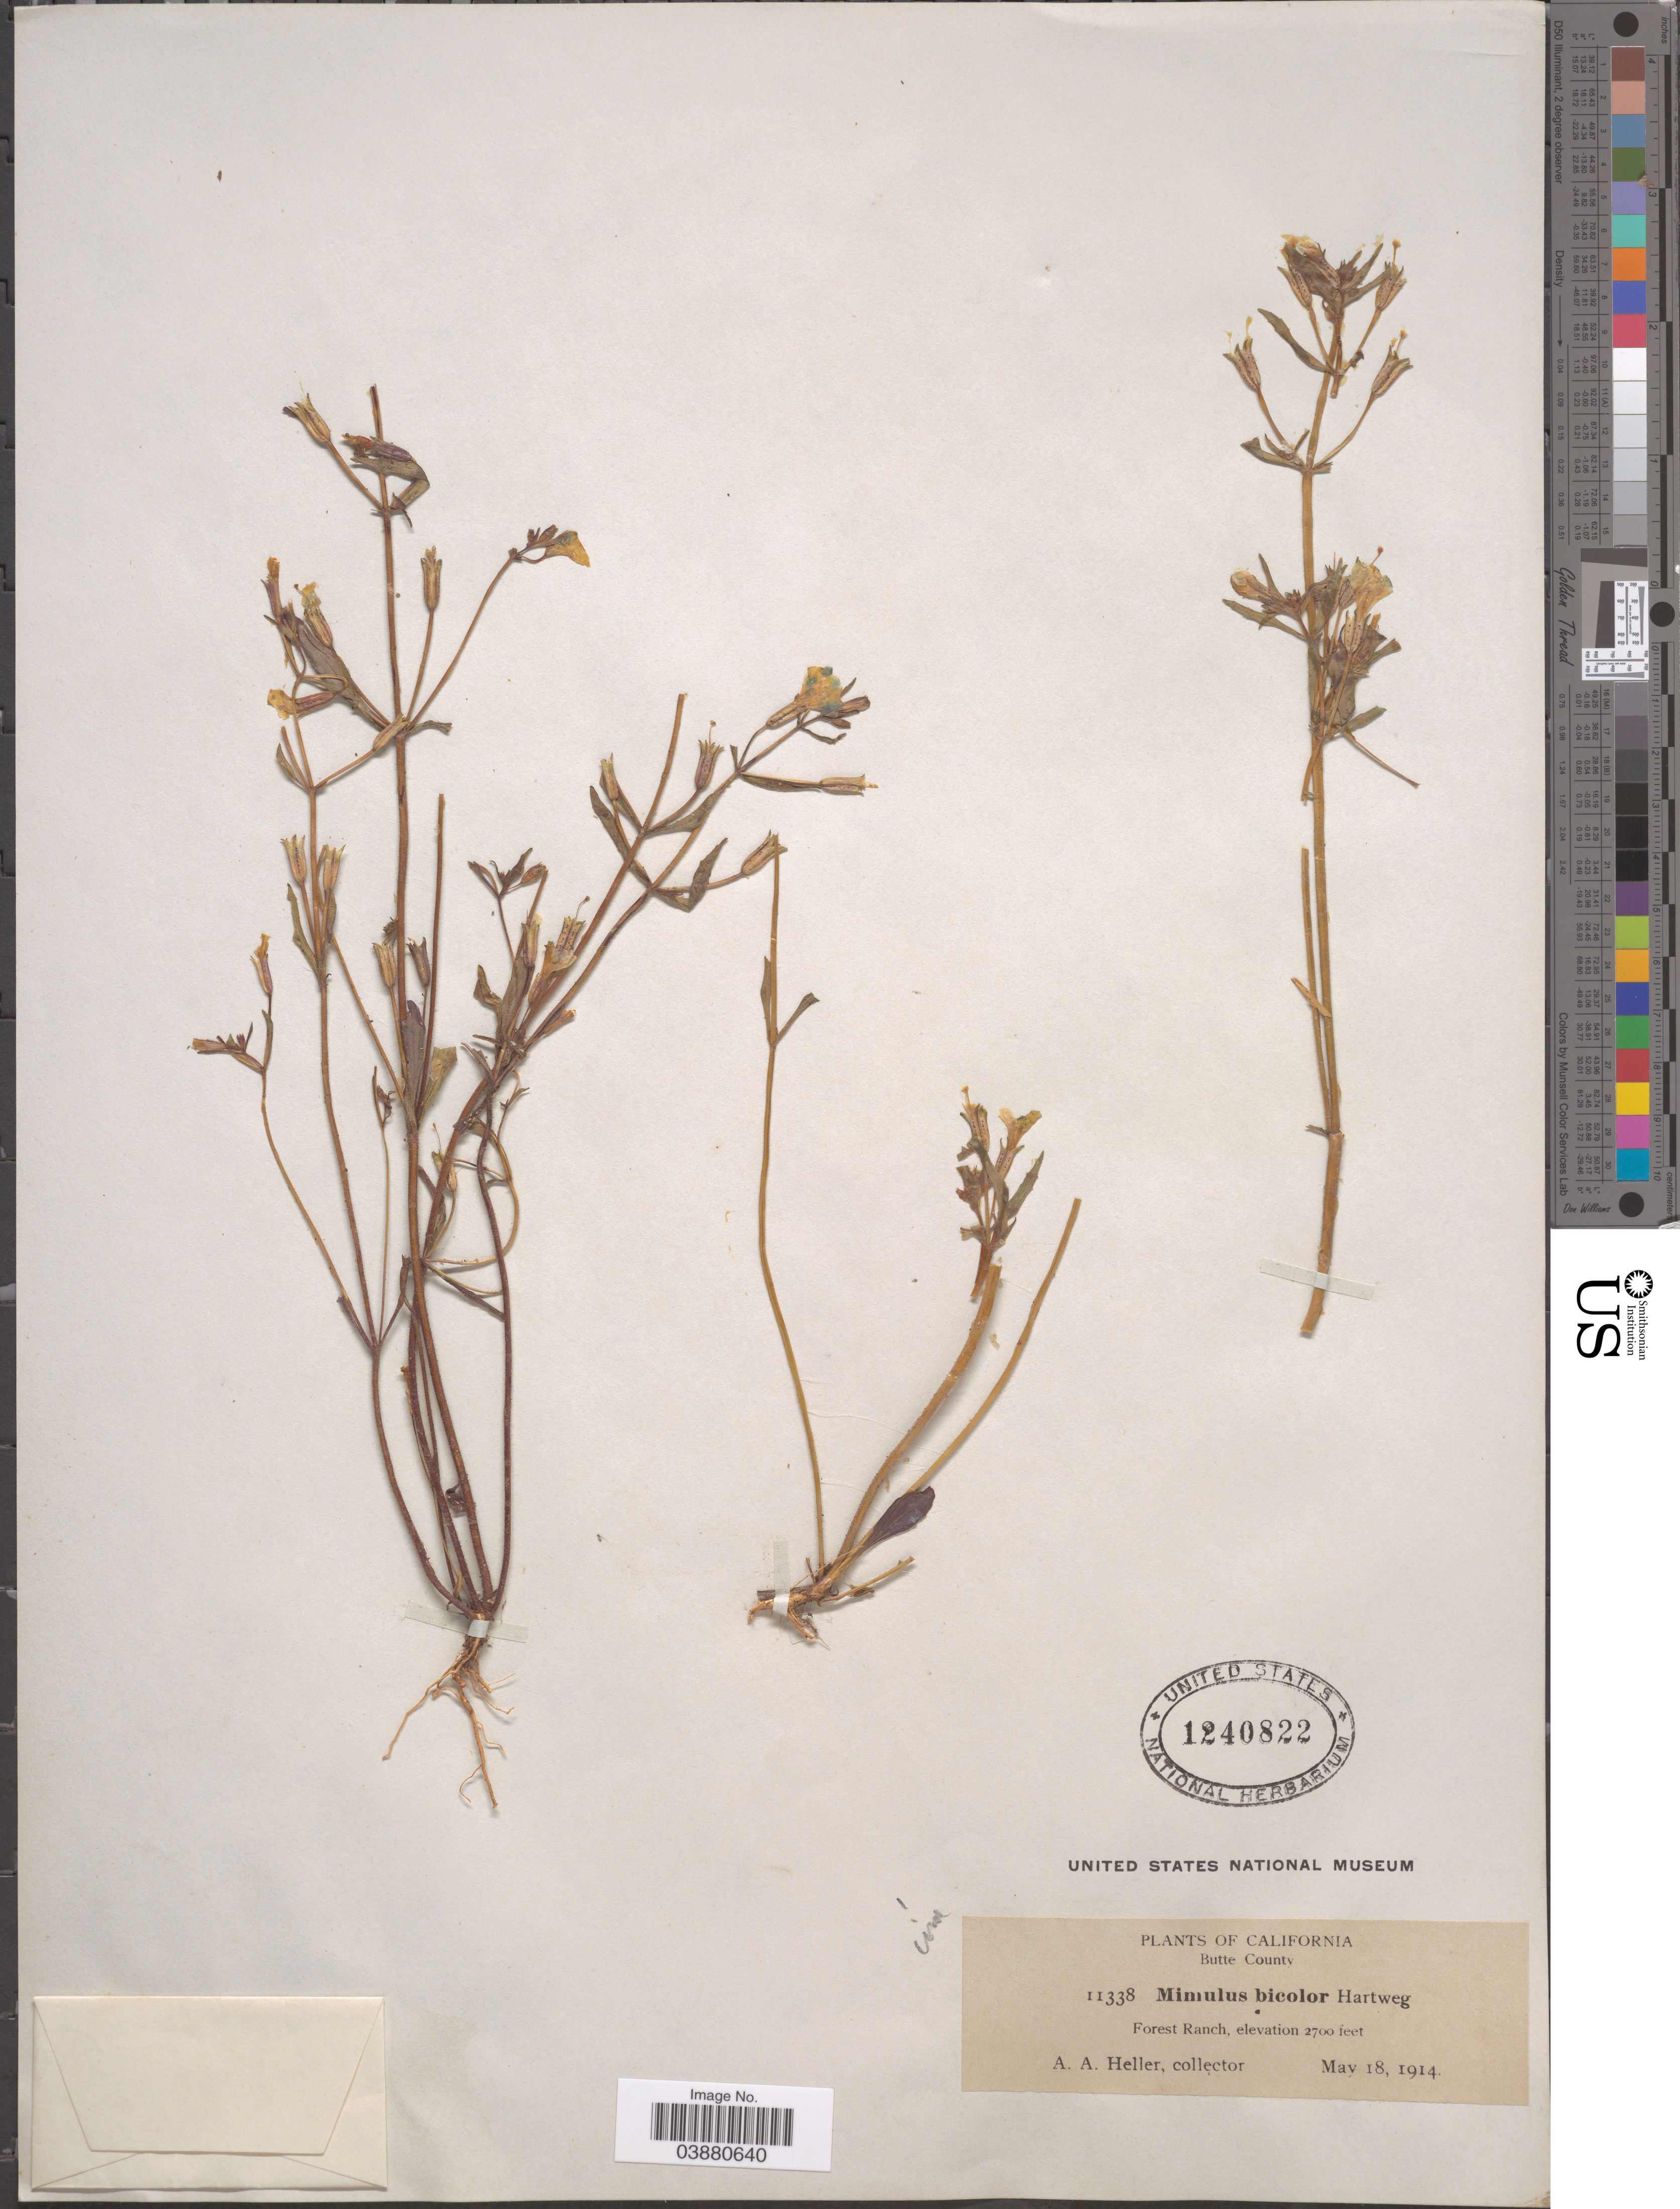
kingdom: Plantae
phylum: Tracheophyta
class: Magnoliopsida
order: Lamiales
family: Phrymaceae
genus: Mimulus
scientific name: Mimulus bicolor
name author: Hartw. ex Benth.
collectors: A. A. Heller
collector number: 11338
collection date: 1914-05-18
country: United States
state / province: California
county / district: Butte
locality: Butte County. Forest Ranch.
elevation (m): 823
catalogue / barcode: US 1240822